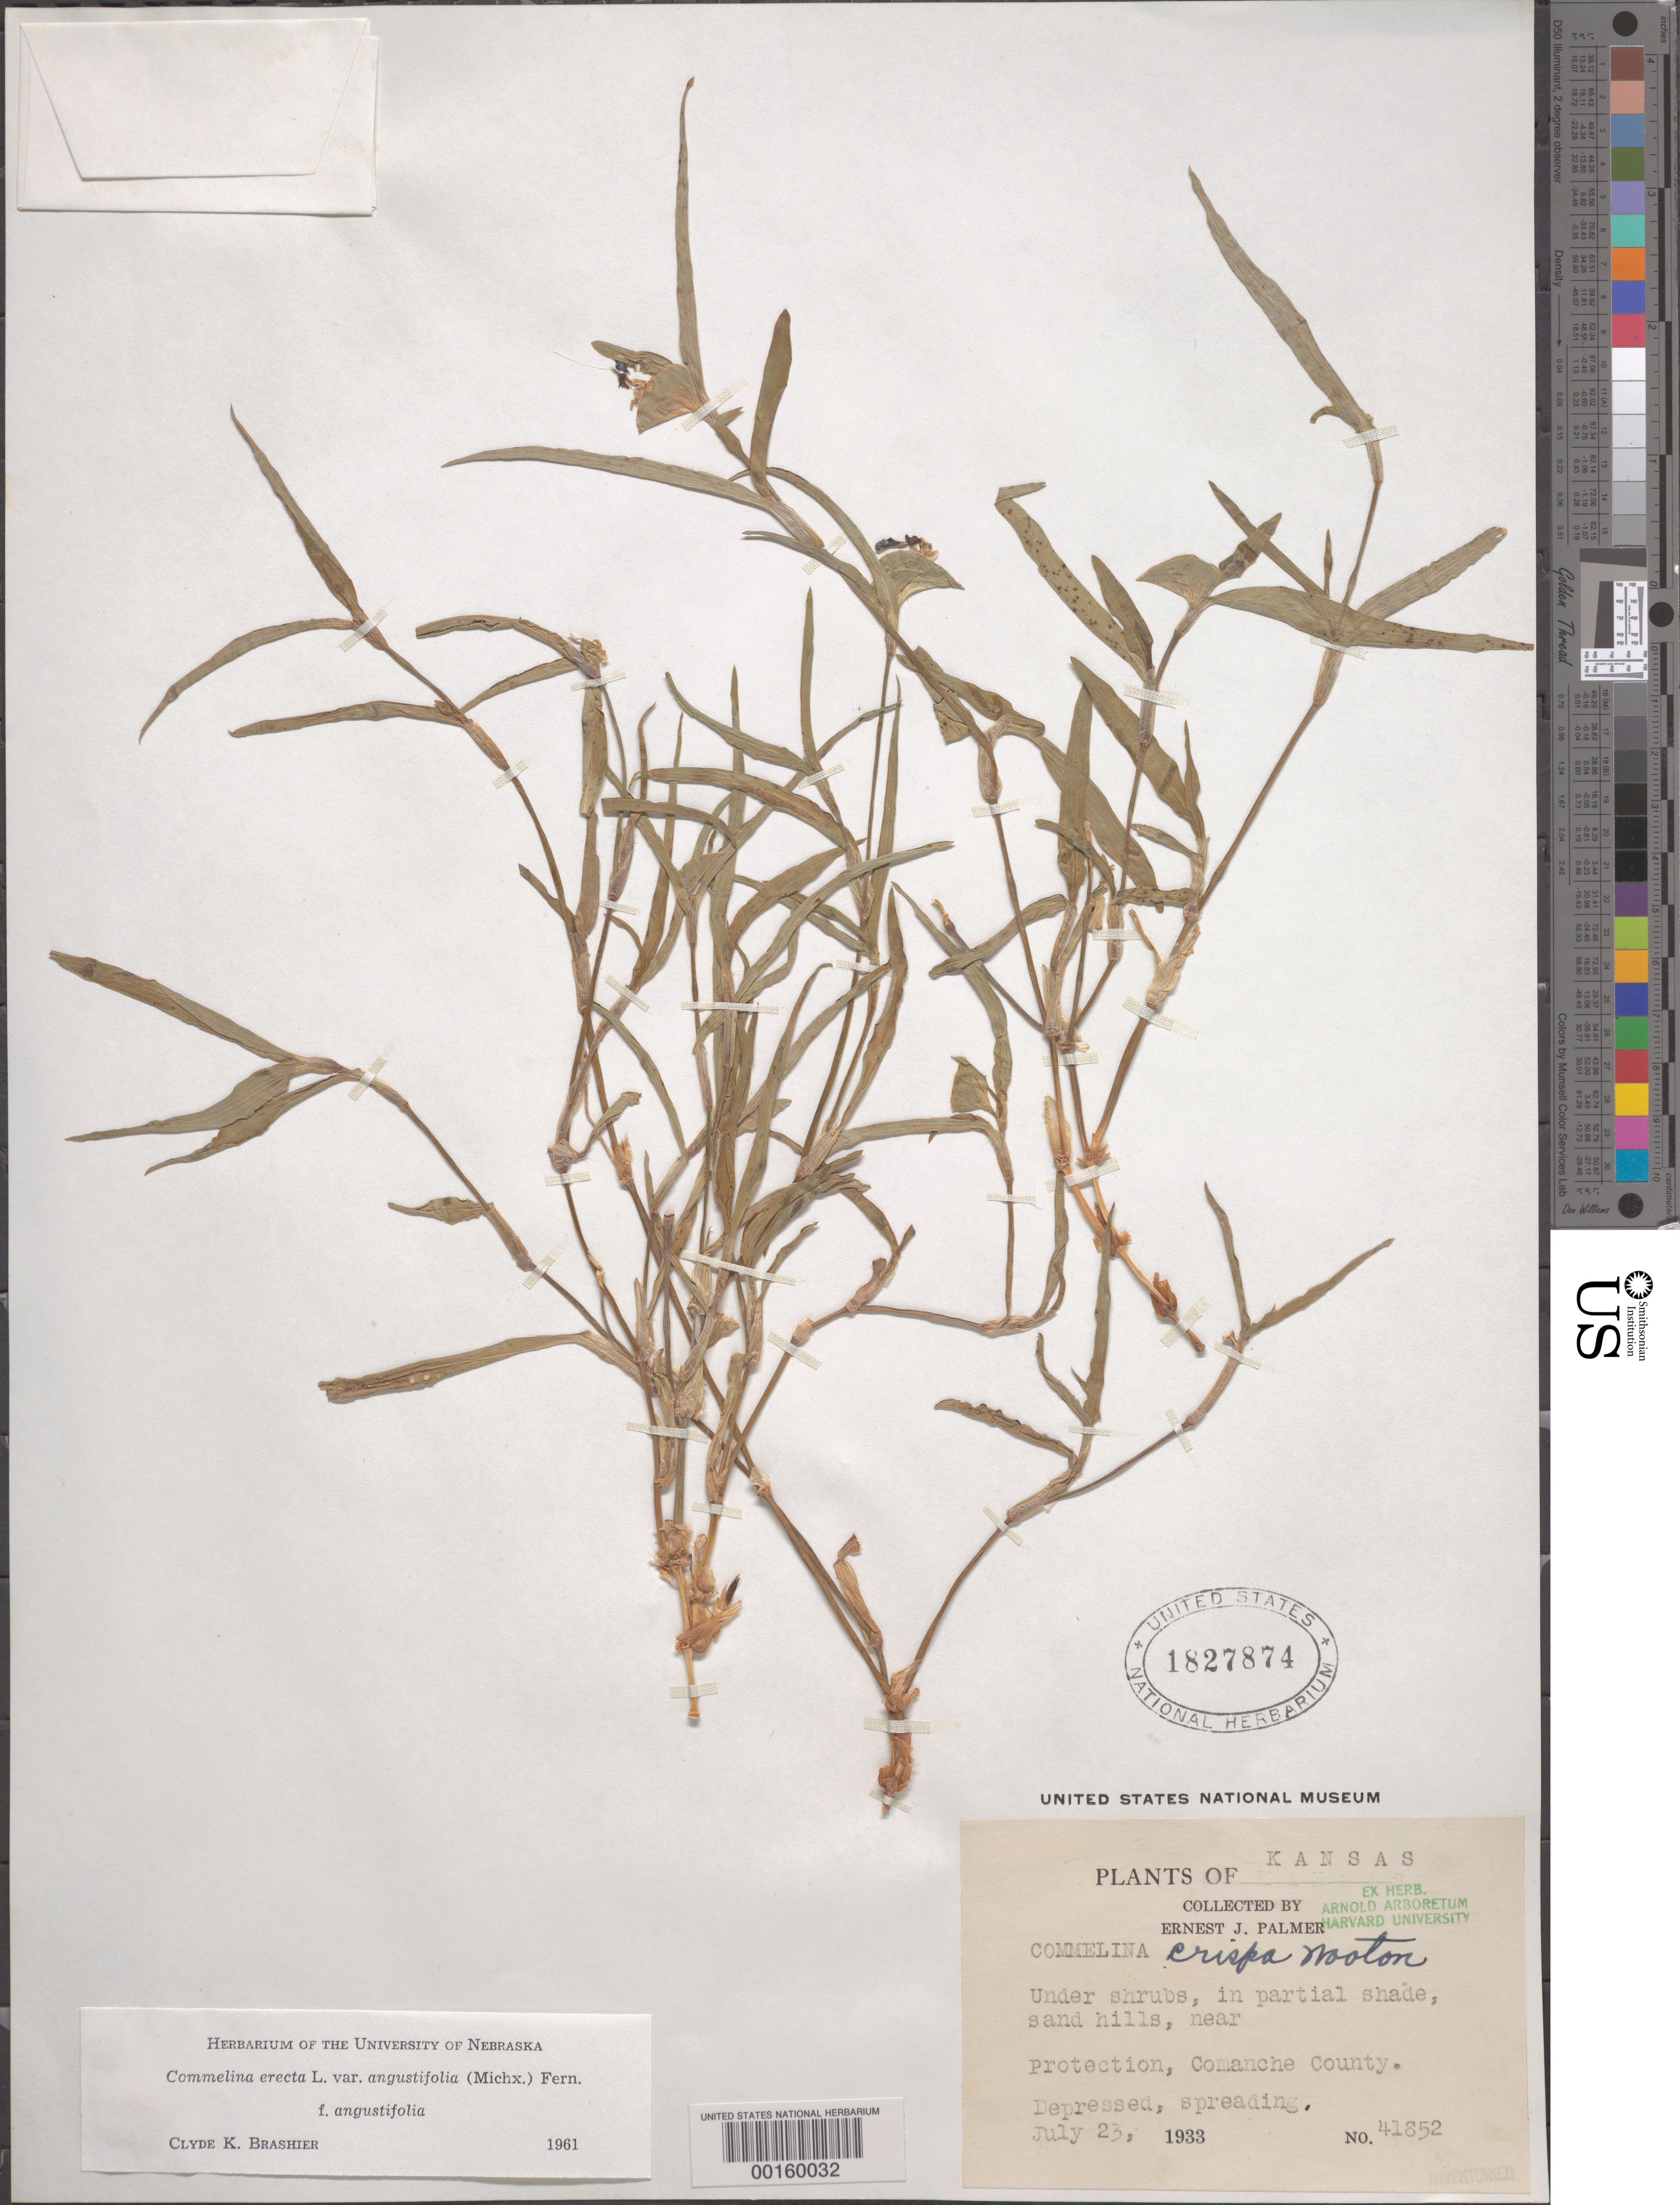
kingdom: Plantae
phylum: Tracheophyta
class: Liliopsida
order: Commelinales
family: Commelinaceae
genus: Commelina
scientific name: Commelina erecta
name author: L.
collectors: E. J. Palmer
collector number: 41852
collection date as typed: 23 Jul 1933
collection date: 1933-07-23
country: United States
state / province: Kansas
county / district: Comanche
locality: Protection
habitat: Under shrubs, in partial shade, sand hills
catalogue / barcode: US 1827874